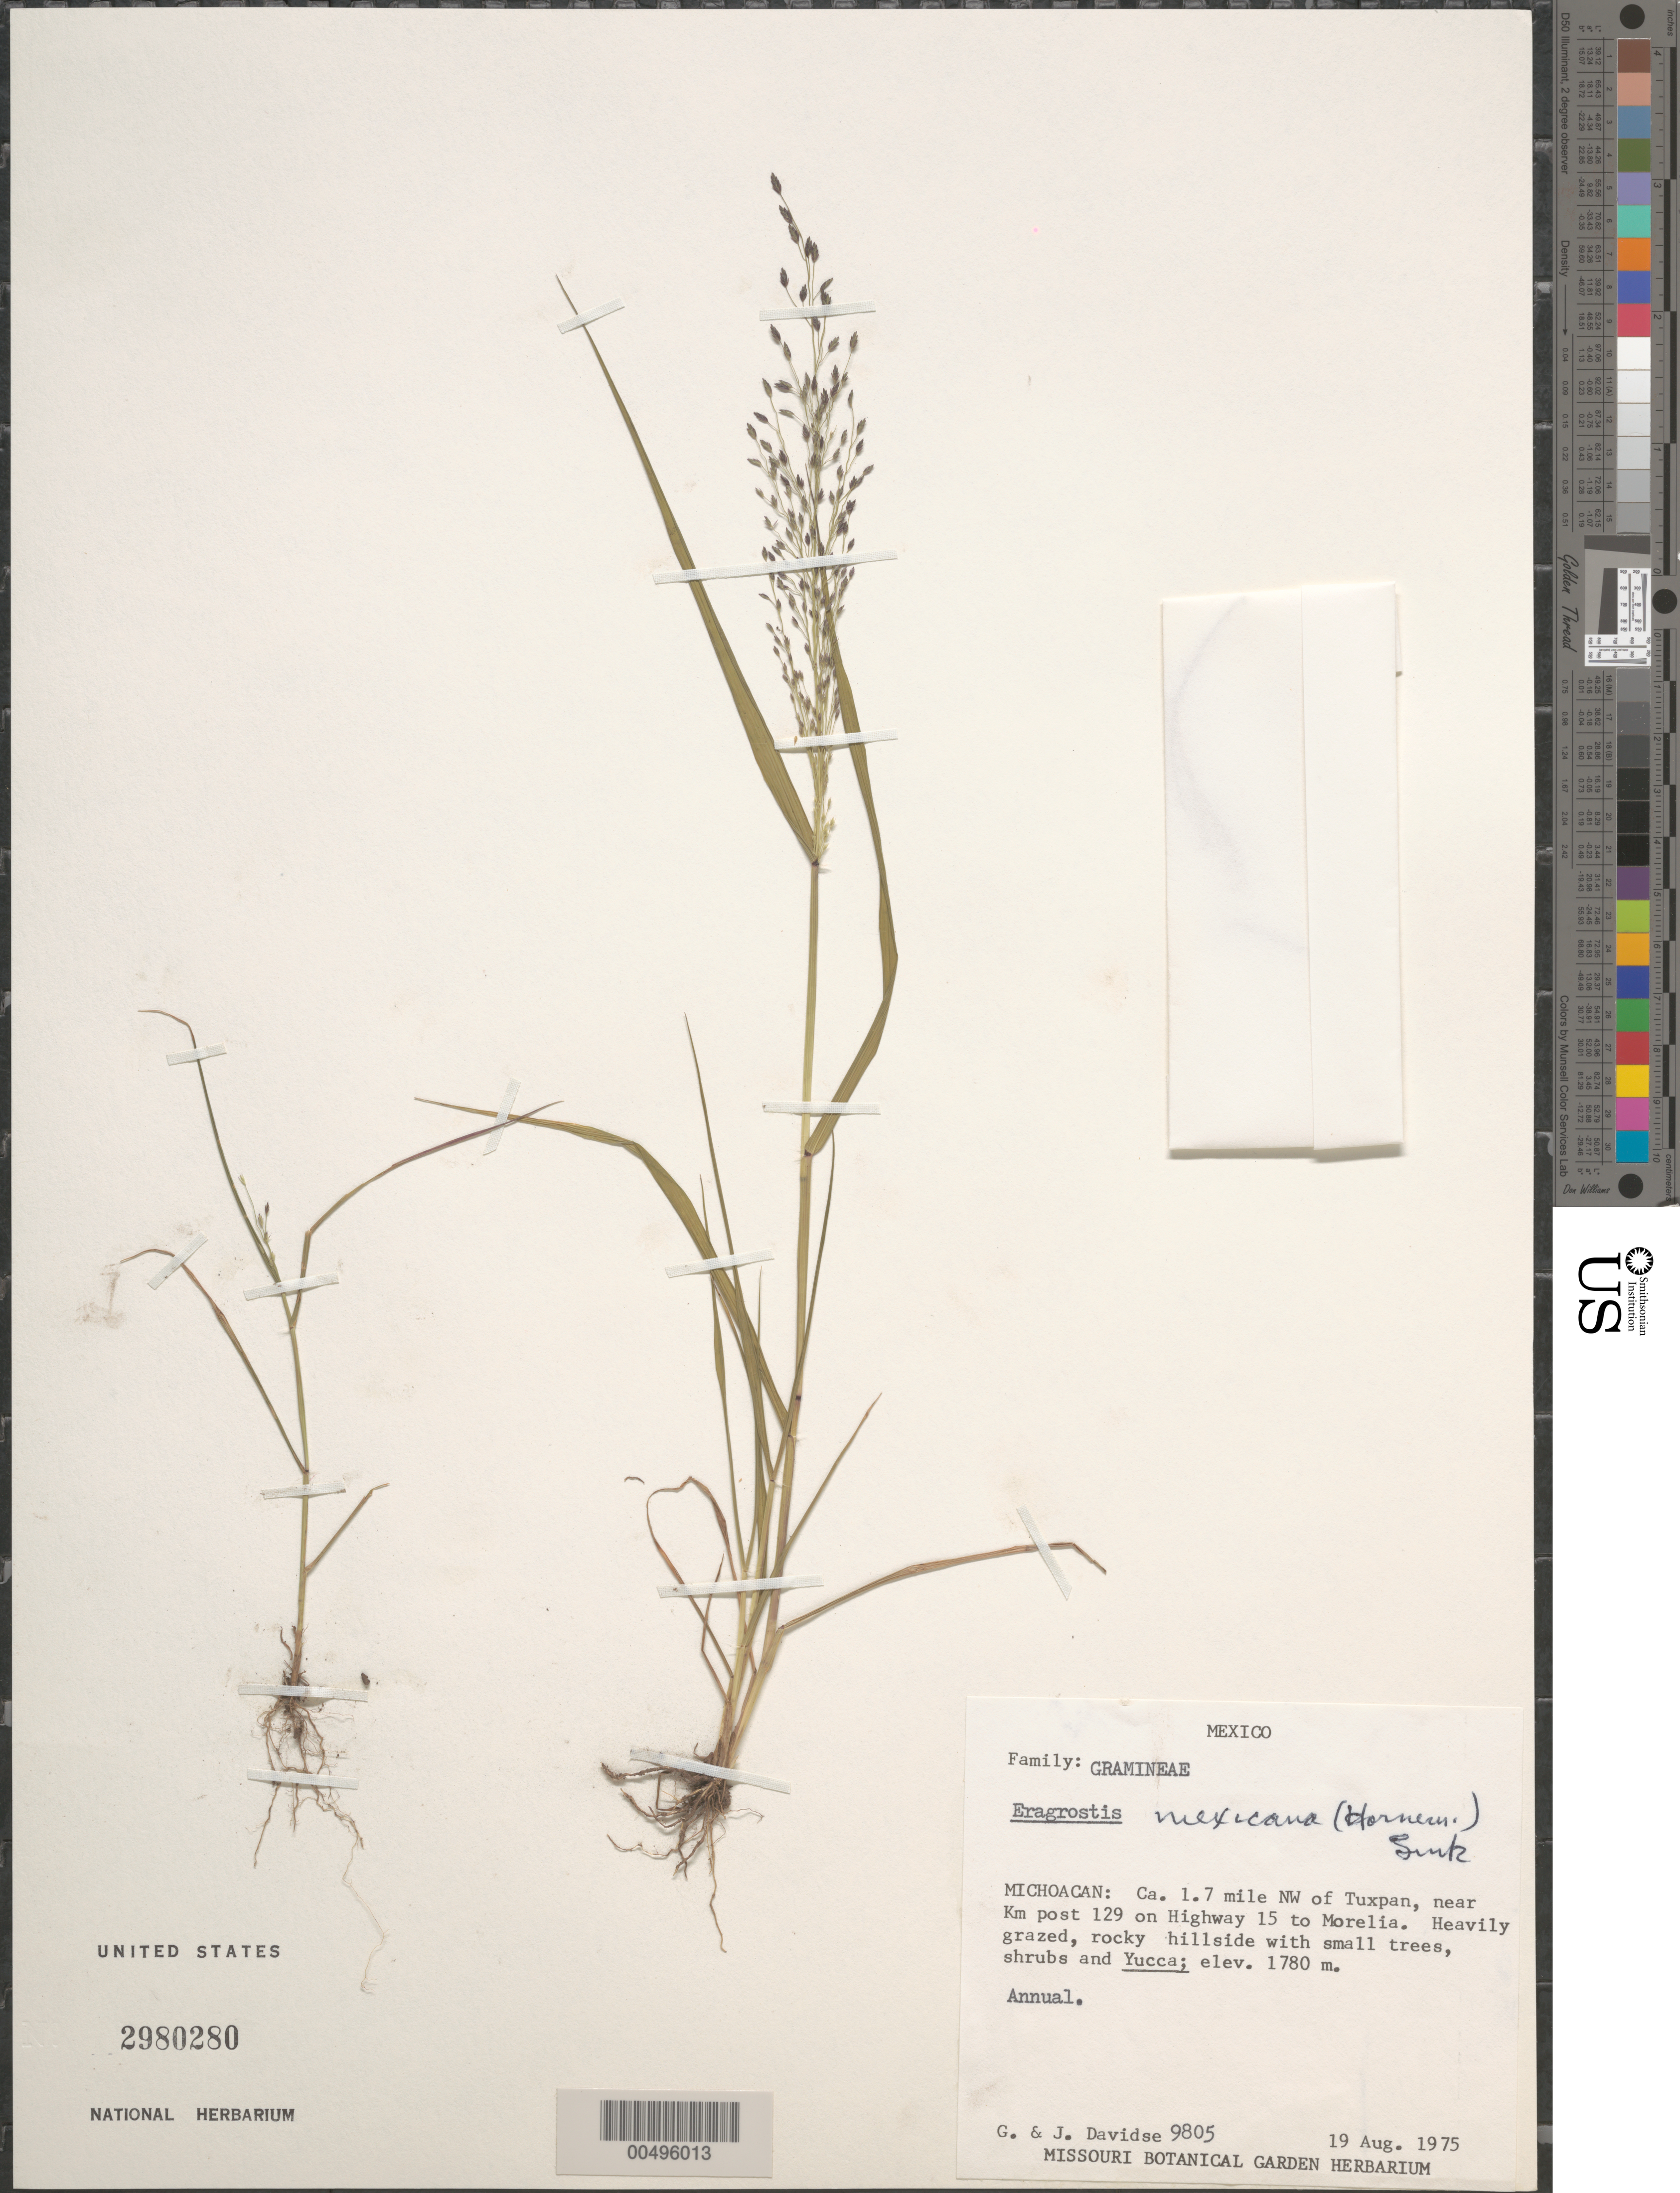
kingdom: Plantae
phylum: Tracheophyta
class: Liliopsida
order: Poales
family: Poaceae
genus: Eragrostis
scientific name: Eragrostis mexicana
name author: (Hornem.) Link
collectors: G. Davidse & J. Davidse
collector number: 9805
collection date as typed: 19 Aug 1975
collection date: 1975-08-19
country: Mexico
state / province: Michoacán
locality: Ca. 1.7 mi NW of Tuxpan, near KM post 129 on Hwy 15 to Morelia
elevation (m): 1780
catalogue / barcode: US 2980280